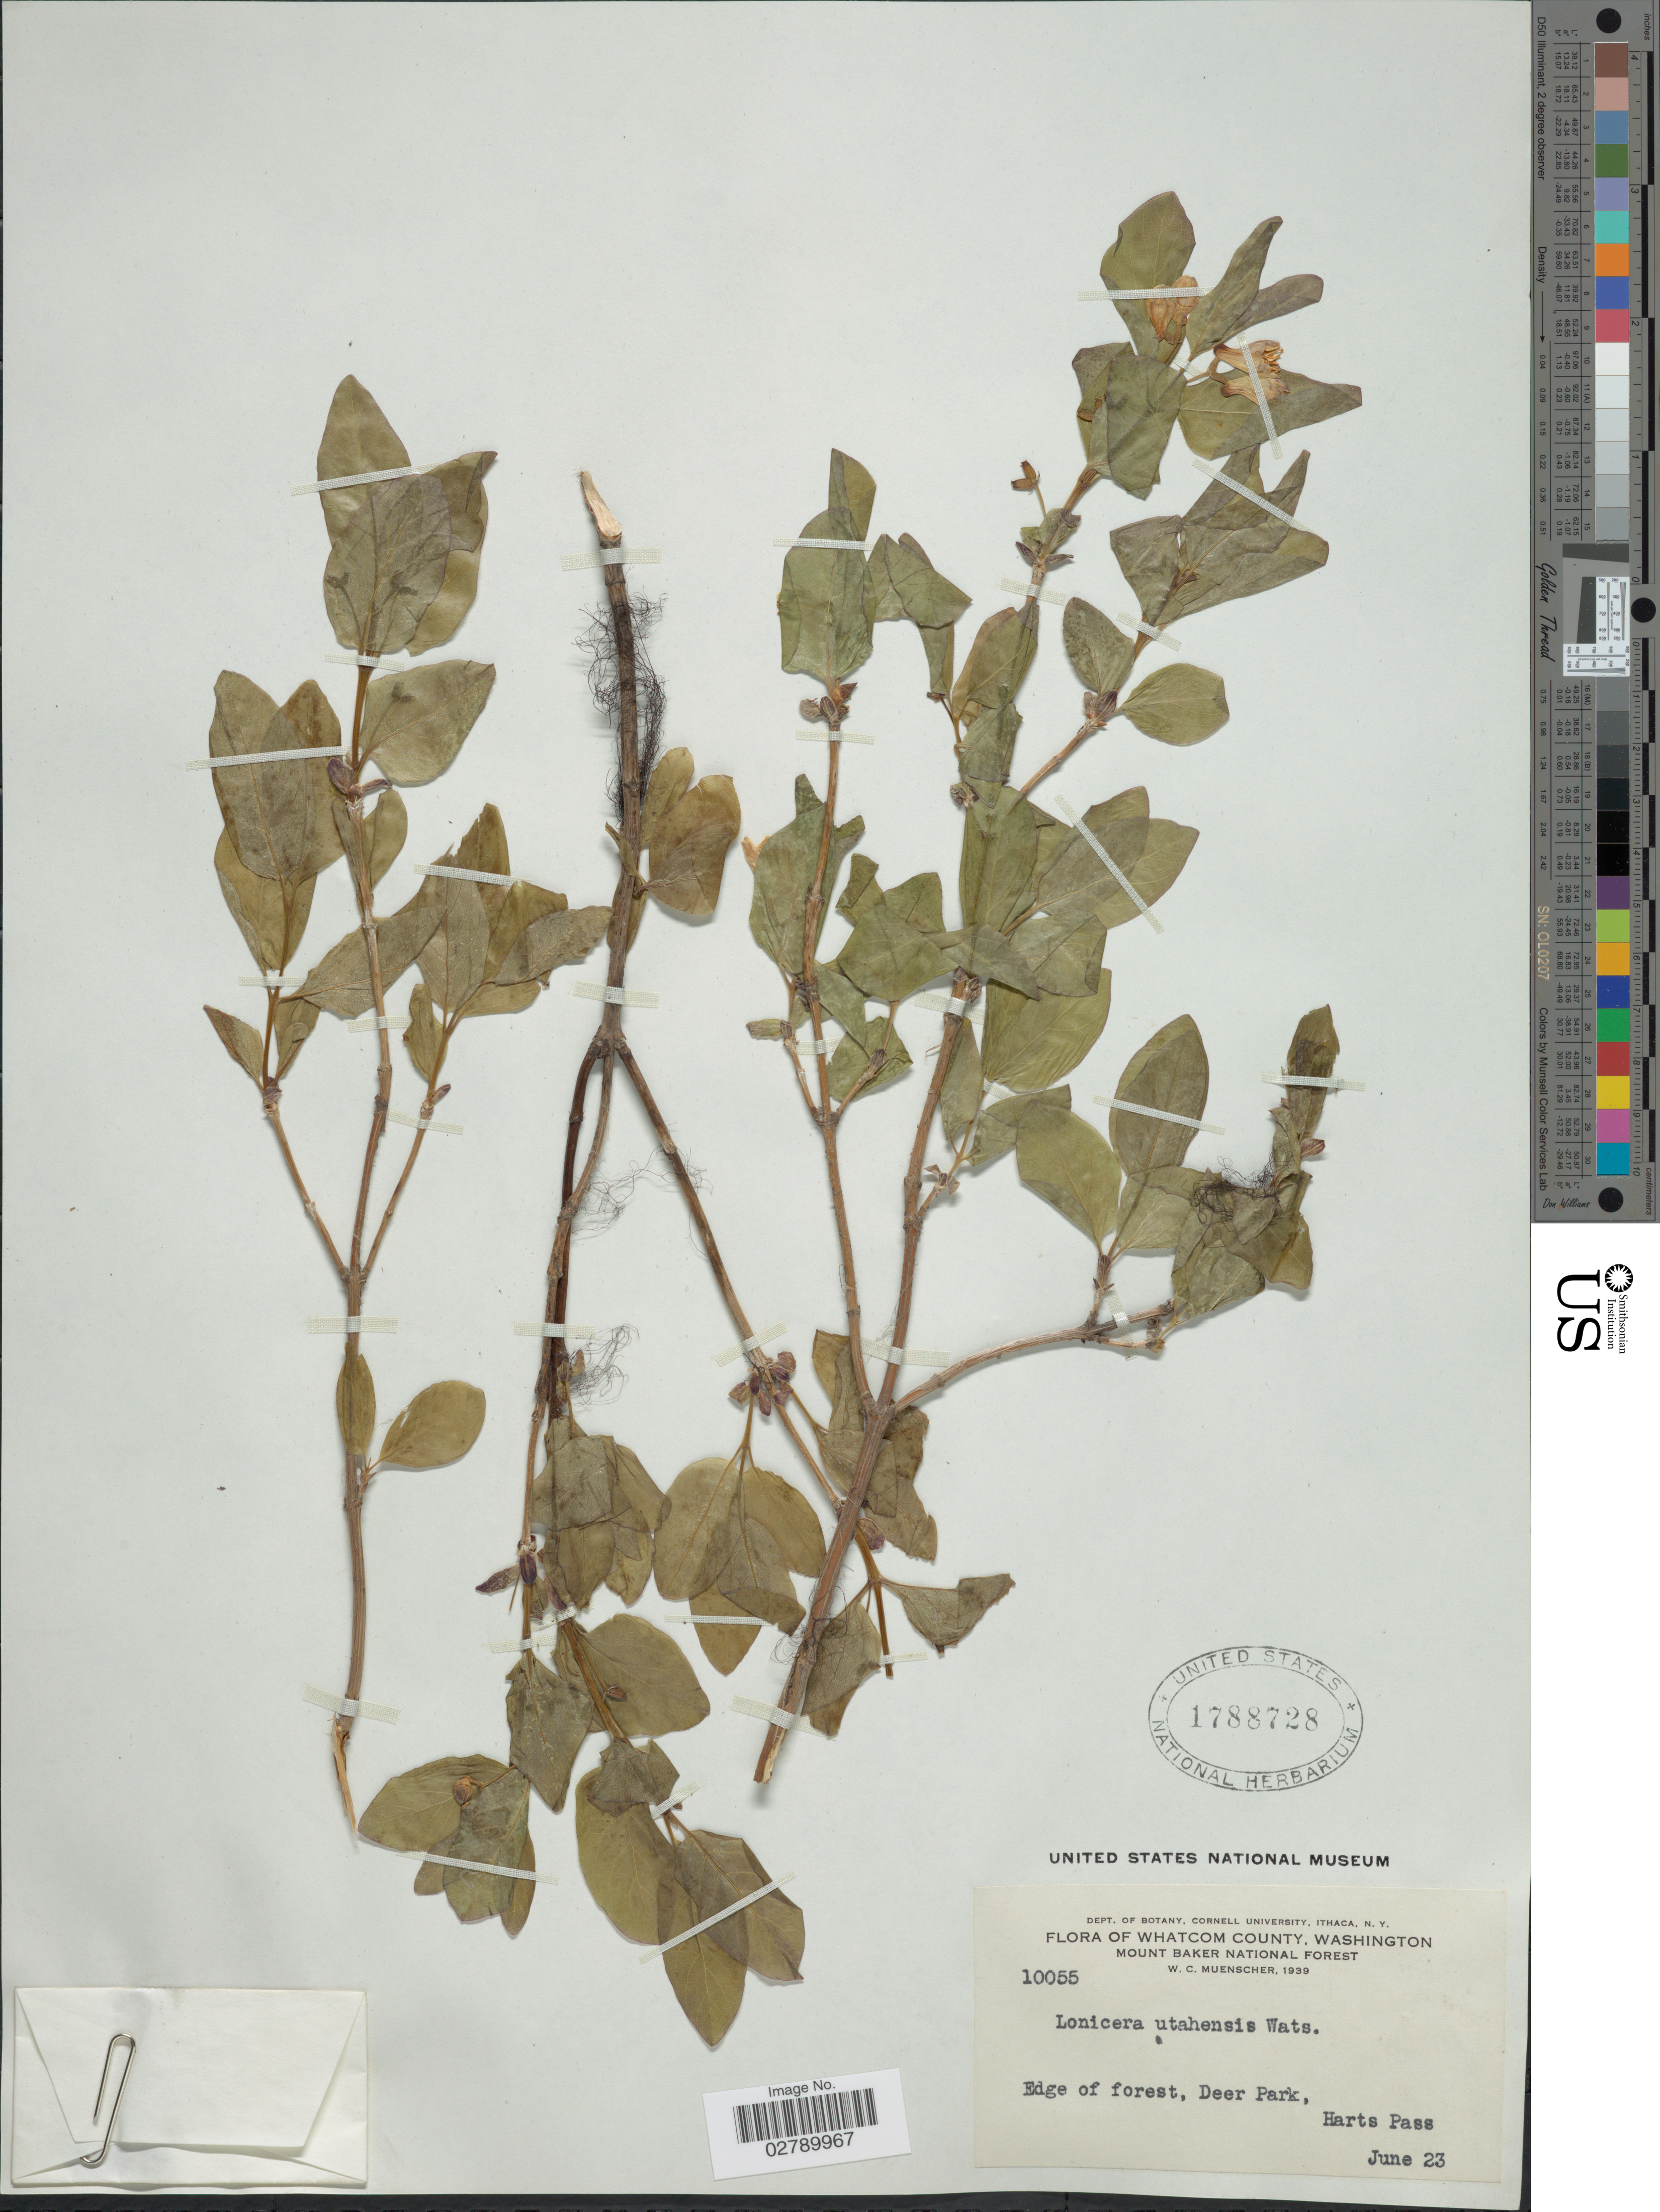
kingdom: Plantae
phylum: Tracheophyta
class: Magnoliopsida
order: Dipsacales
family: Caprifoliaceae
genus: Lonicera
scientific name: Lonicera utahensis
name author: S. Watson in C. King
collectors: W. Muenscher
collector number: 10055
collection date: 1939-06-23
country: United States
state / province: Washington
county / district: Whatcom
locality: Whatcom County. Mount Baker National Forest, Edge of forest, Deer Park, Harts Pass.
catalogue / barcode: US 1788728